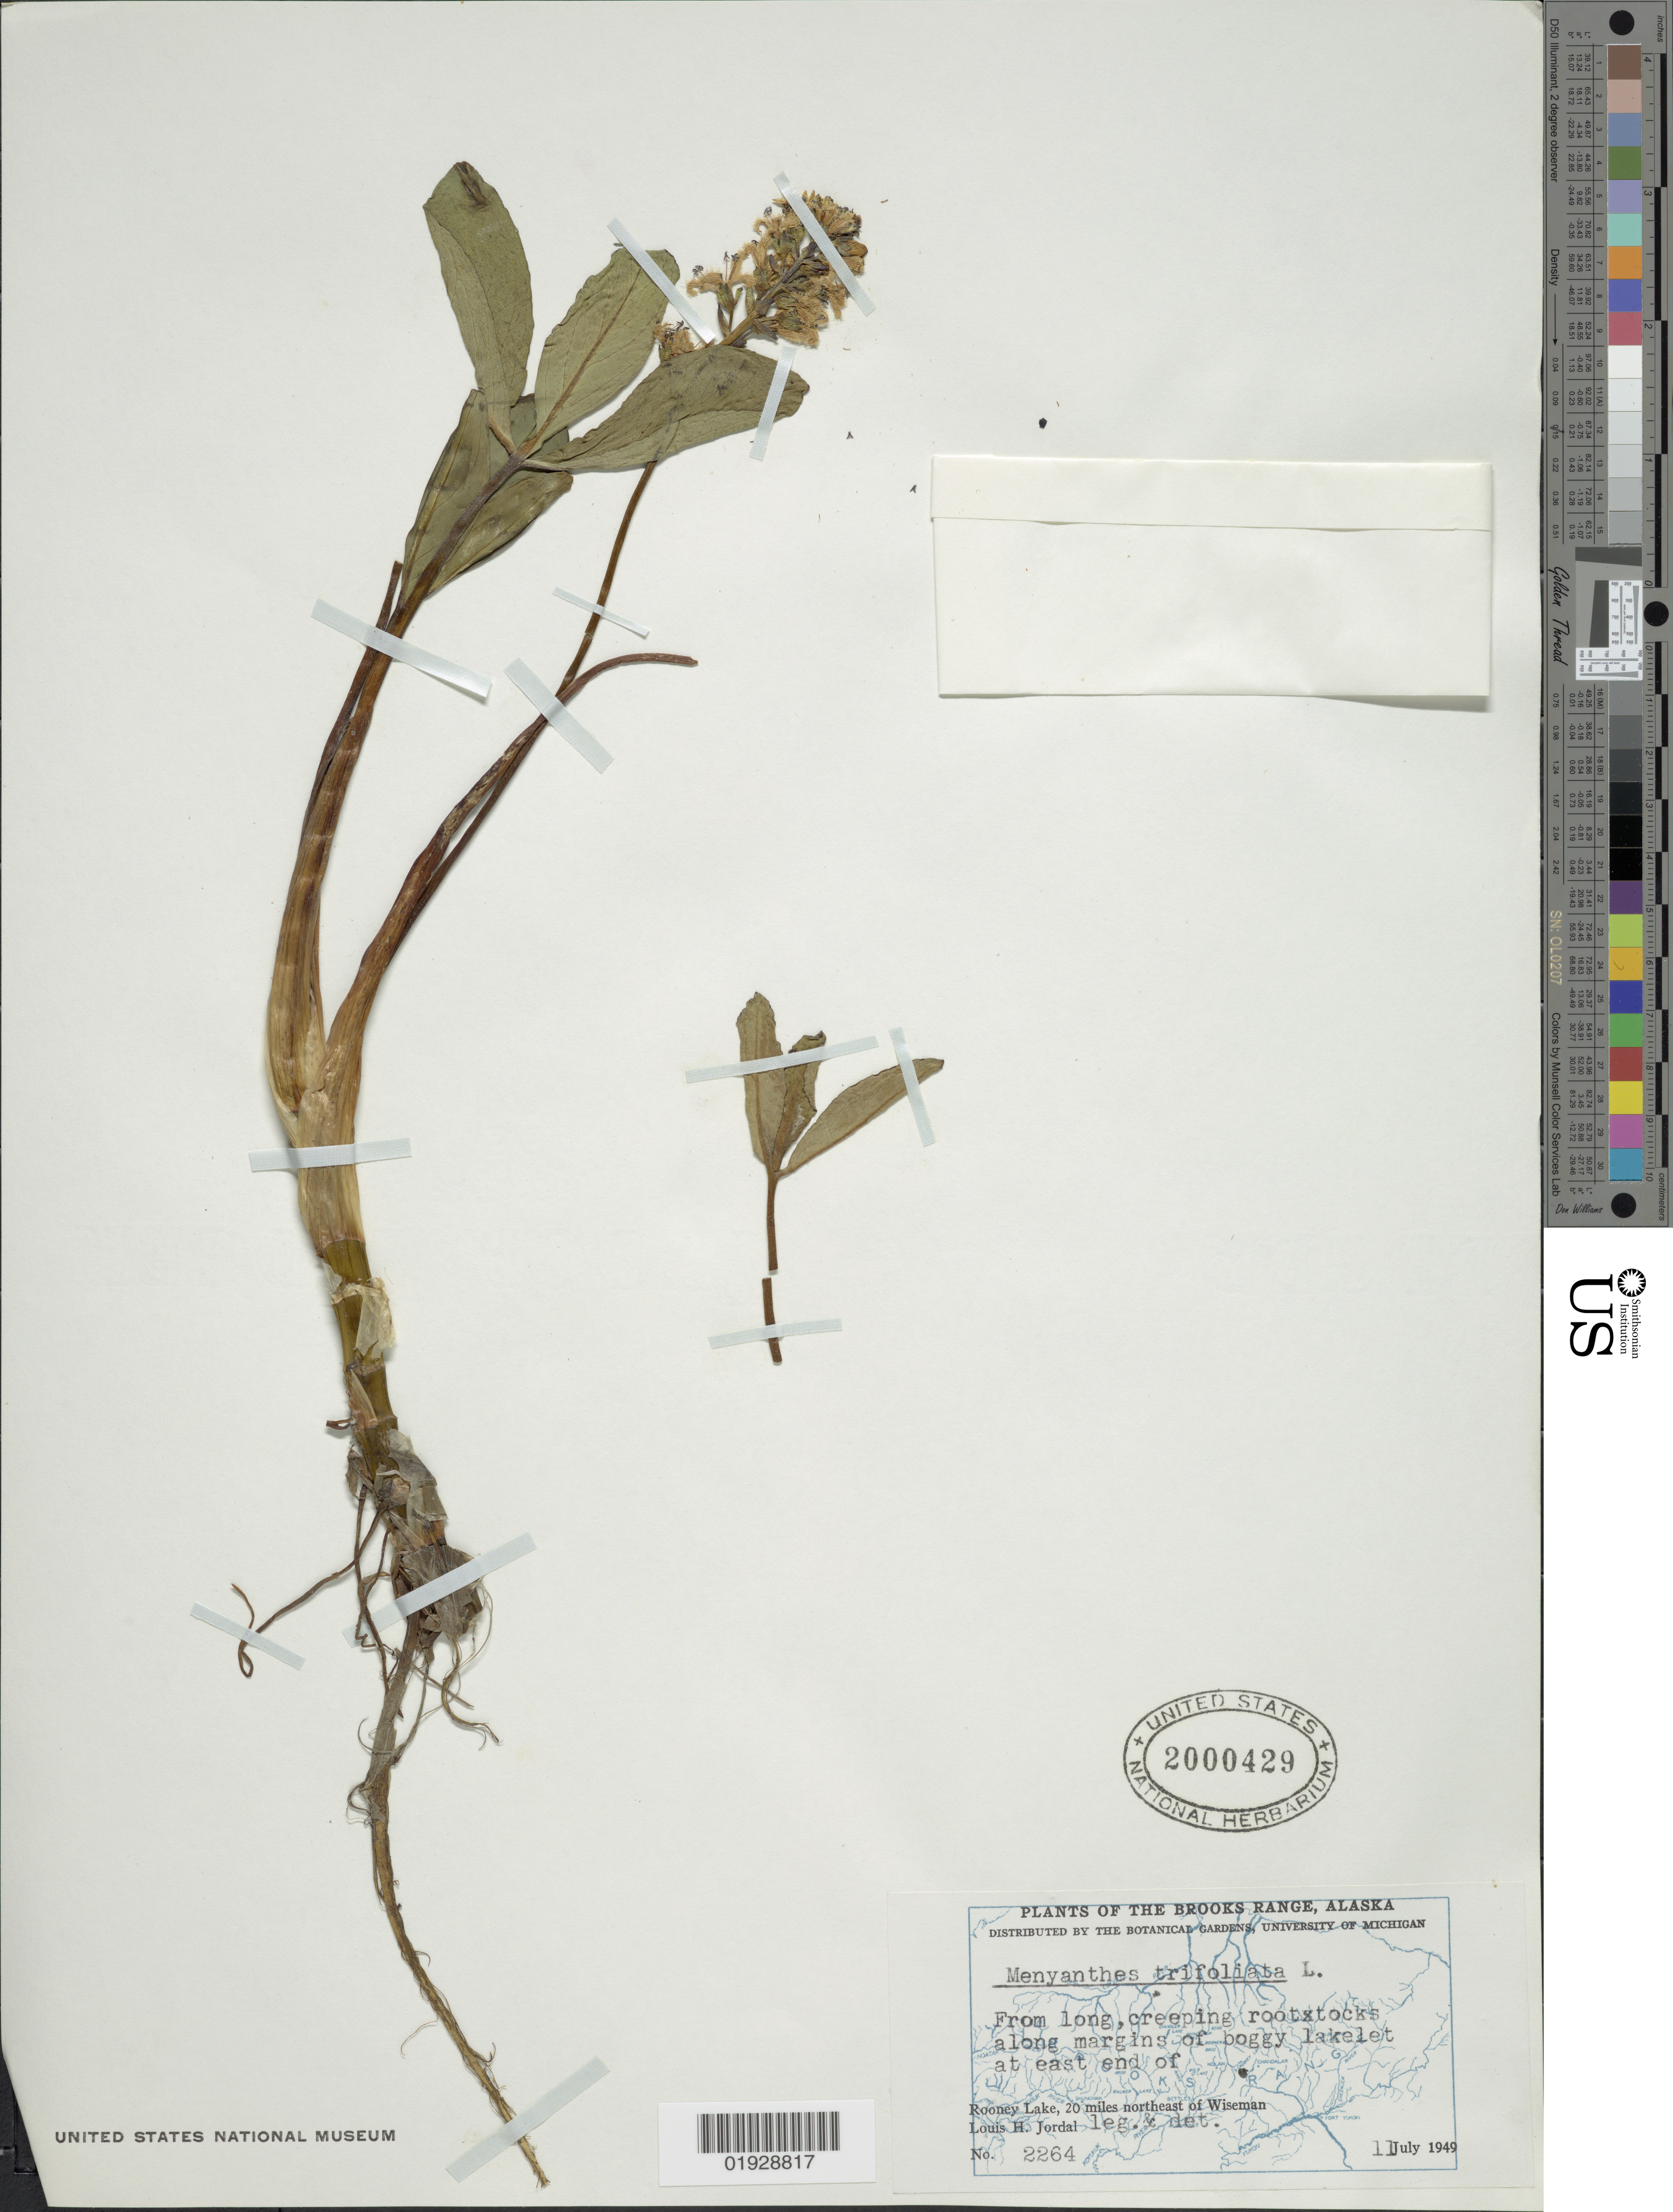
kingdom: Plantae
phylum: Tracheophyta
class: Magnoliopsida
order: Asterales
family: Menyanthaceae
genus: Menyanthes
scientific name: Menyanthes trifoliata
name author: L.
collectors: L. Jordal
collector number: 2264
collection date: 1949-07-11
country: United States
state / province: Alaska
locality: The Brooks Range, along margins of boggy lakelet at east end of Rooney Lake, 20 miles northeast of Wiseman.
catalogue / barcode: US 2000429